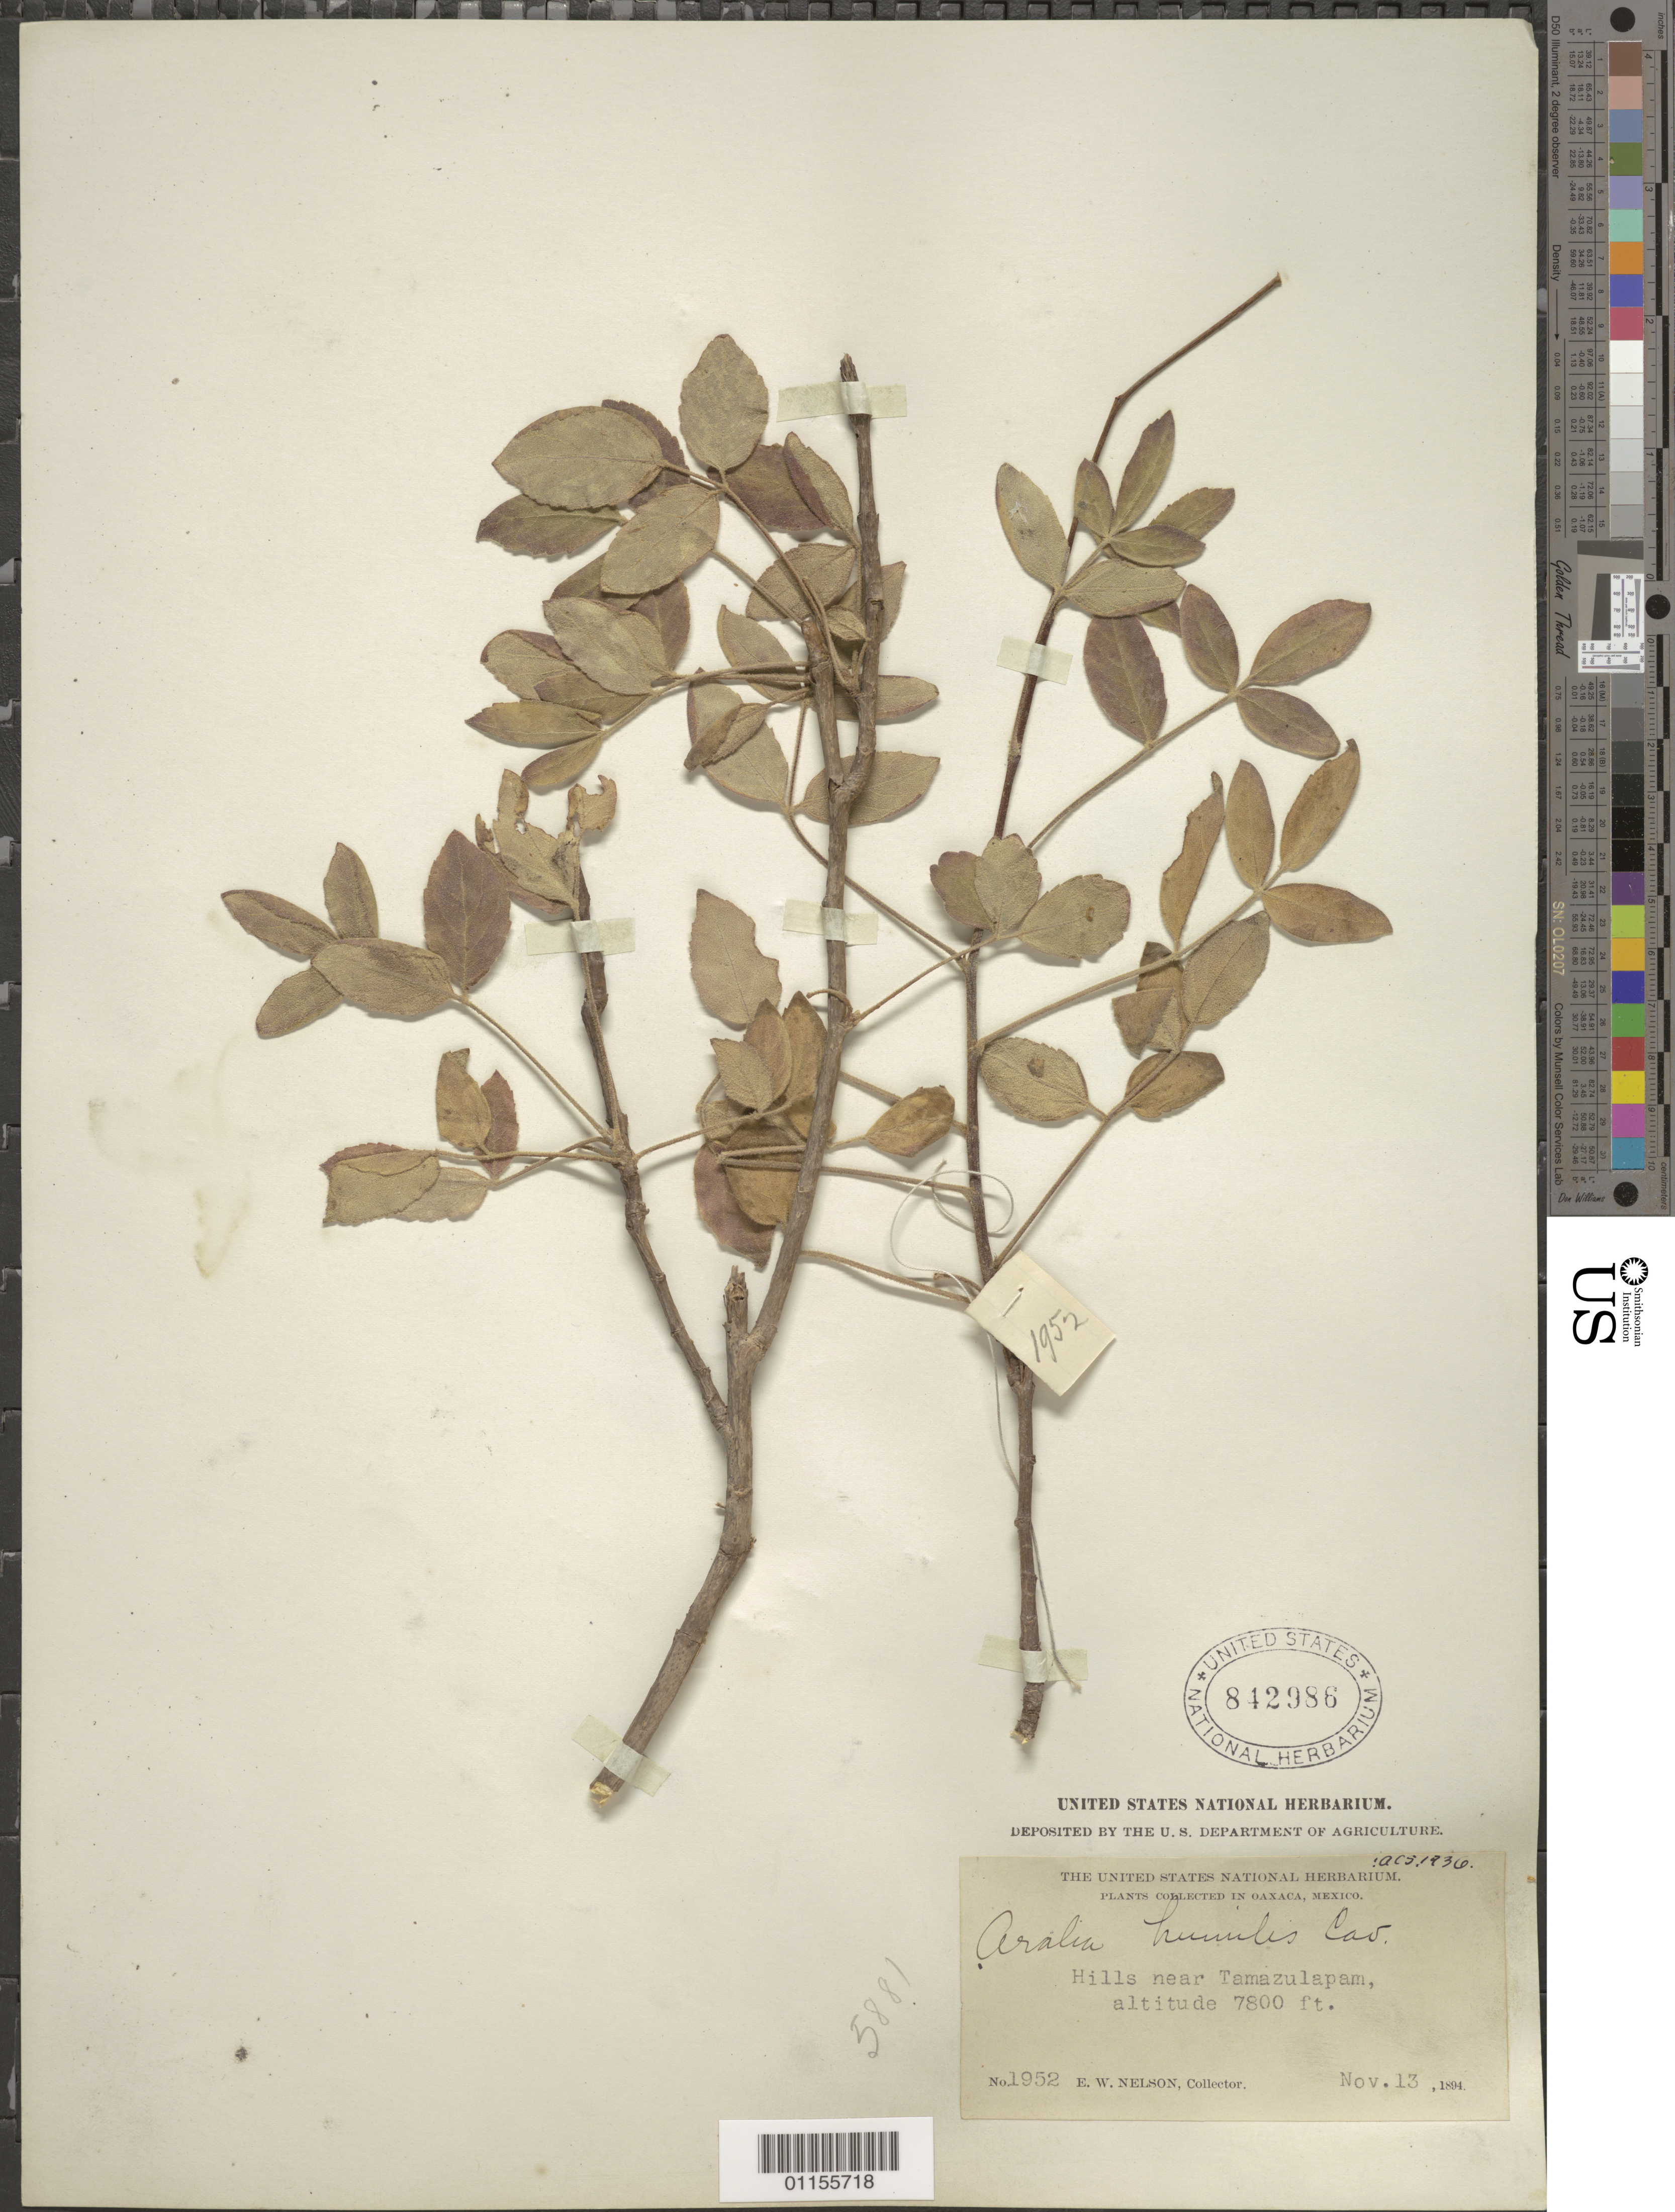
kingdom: Plantae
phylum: Tracheophyta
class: Magnoliopsida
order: Apiales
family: Araliaceae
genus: Aralia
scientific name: Aralia humilis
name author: Cav.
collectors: E. W. Nelson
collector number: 1952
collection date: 1894-11-13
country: Mexico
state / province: Oaxaca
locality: Hills near Tamazulapam.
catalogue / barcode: US 842986